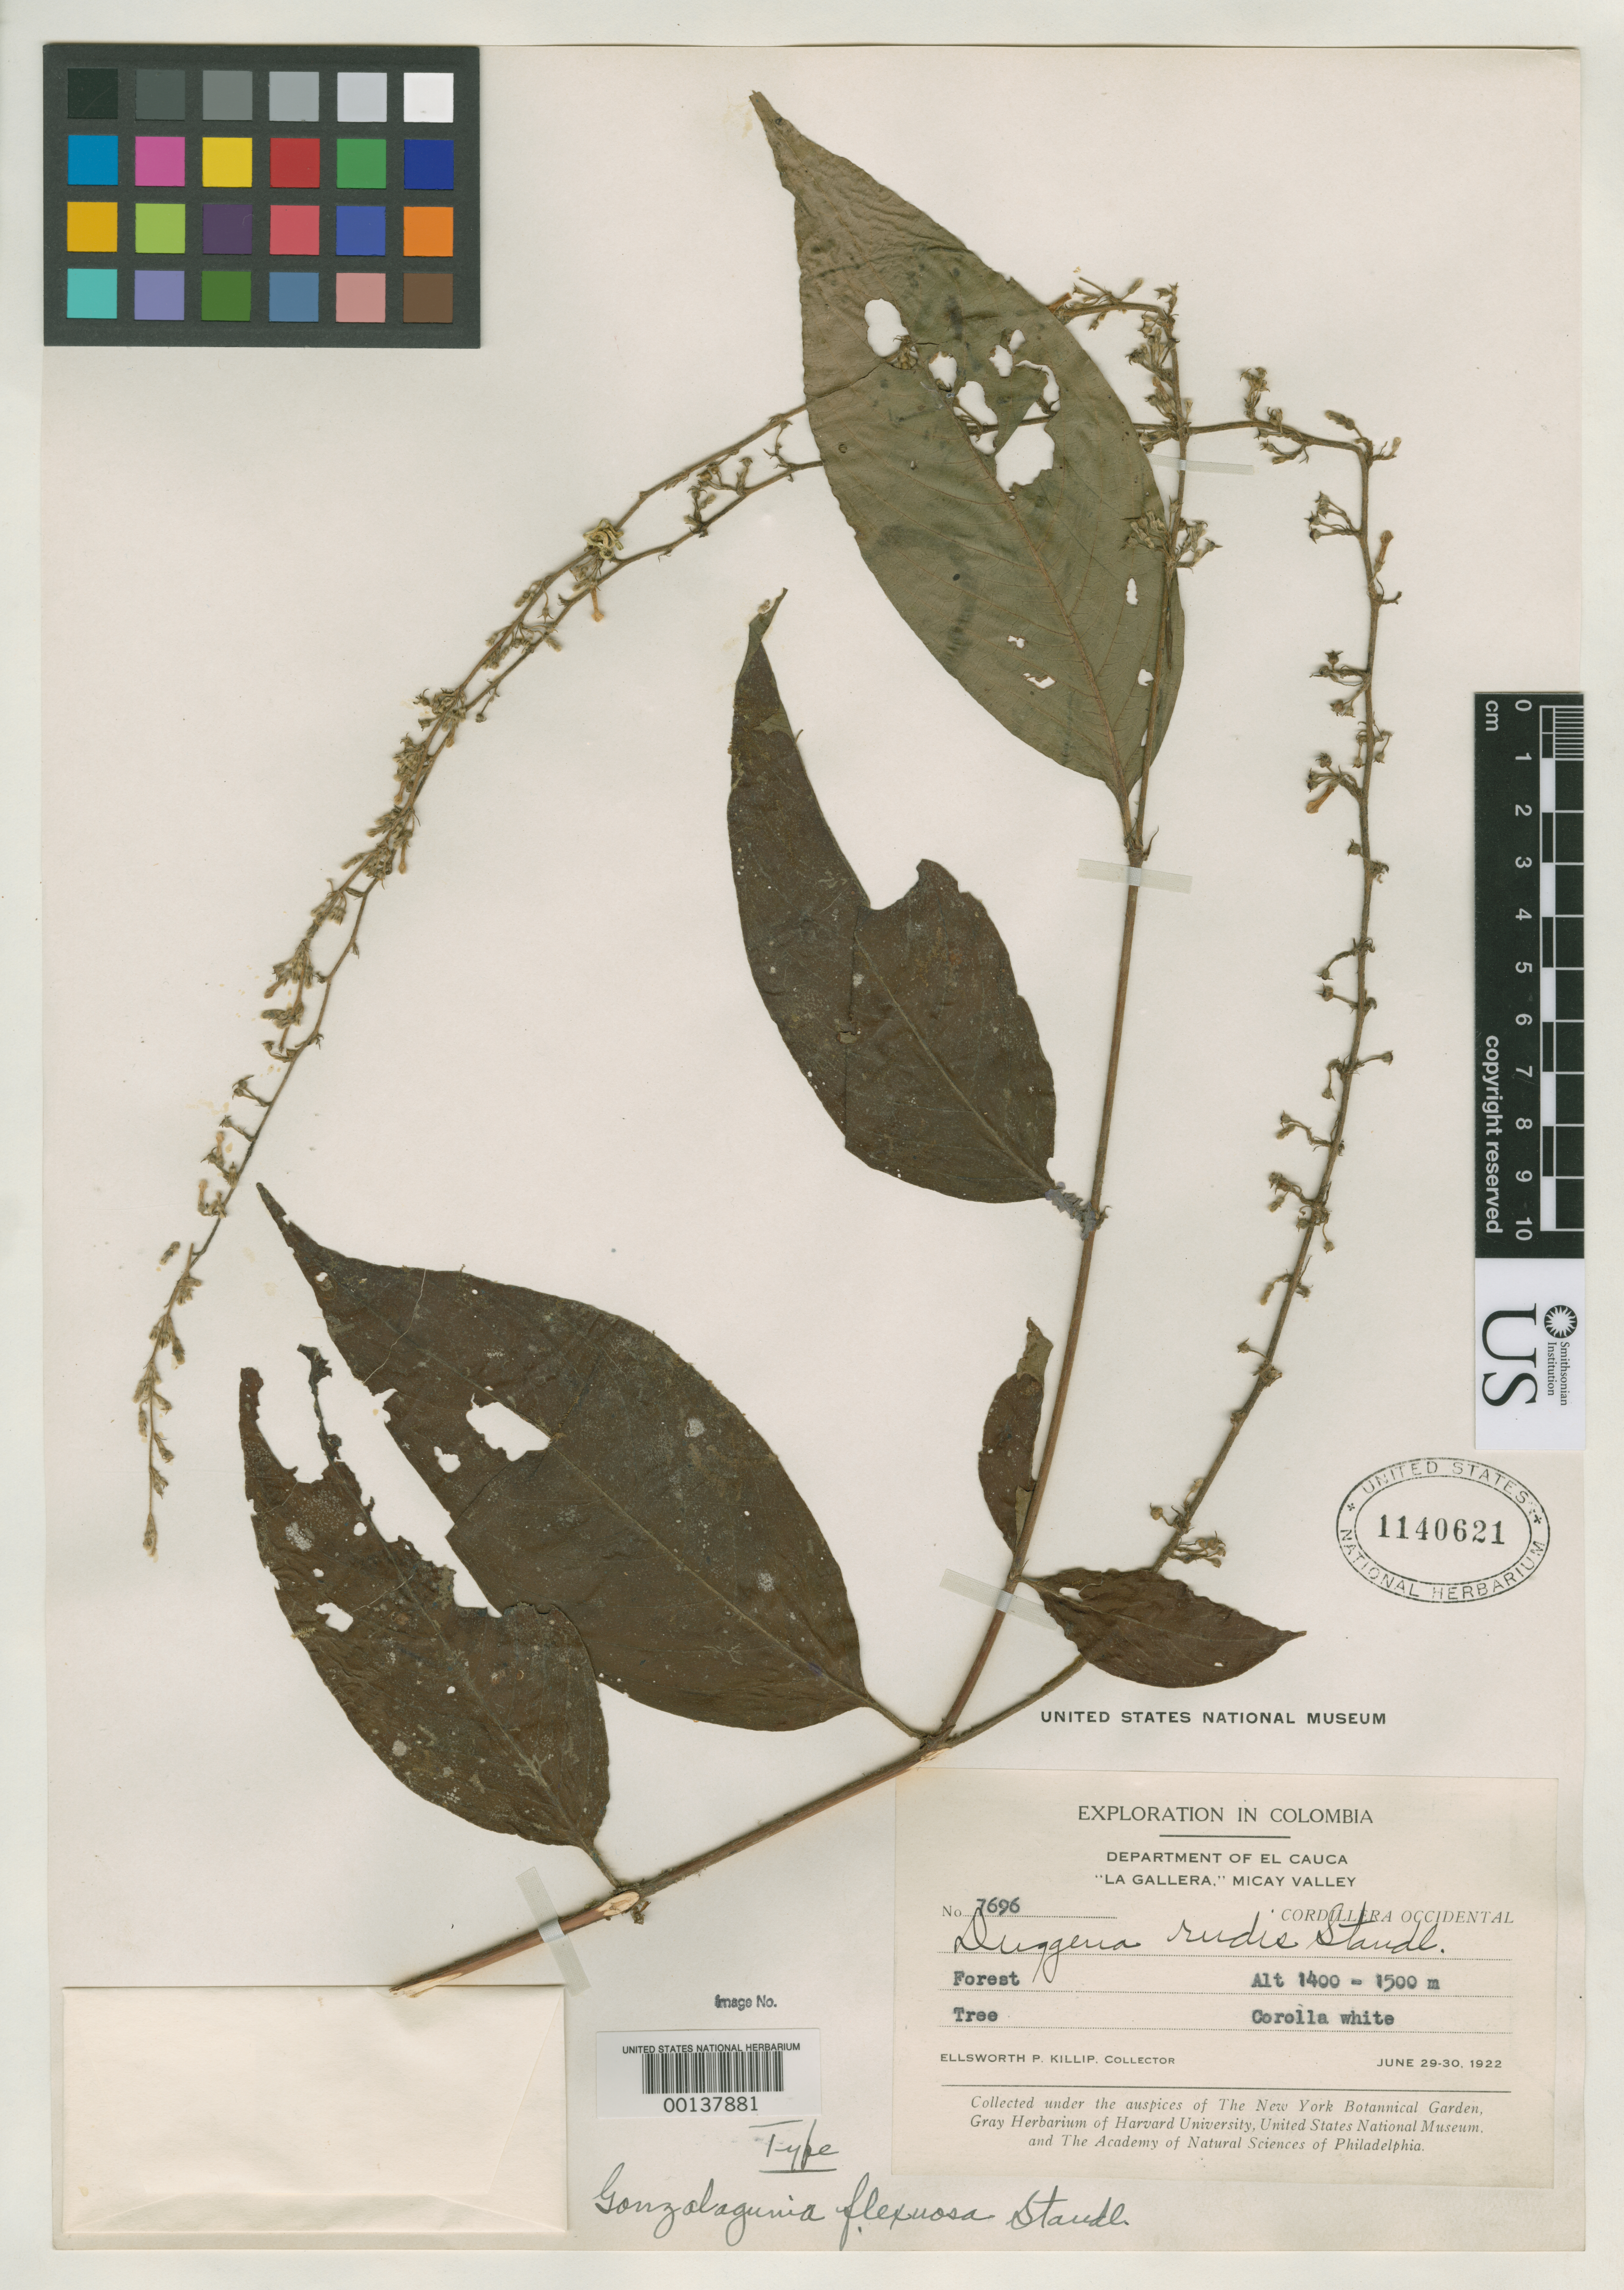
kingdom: Plantae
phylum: Tracheophyta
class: Magnoliopsida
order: Gentianales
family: Rubiaceae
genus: Gonzalagunia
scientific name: Gonzalagunia flexuosa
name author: Standl.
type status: Holotype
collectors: E. P. Killip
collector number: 7696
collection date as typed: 29 Jun 1922 to 30 Jun 1922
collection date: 1922-06-29/1922-06-30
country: Colombia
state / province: Cauca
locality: La Gallera, Micay Valley.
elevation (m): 1400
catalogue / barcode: US 1140621